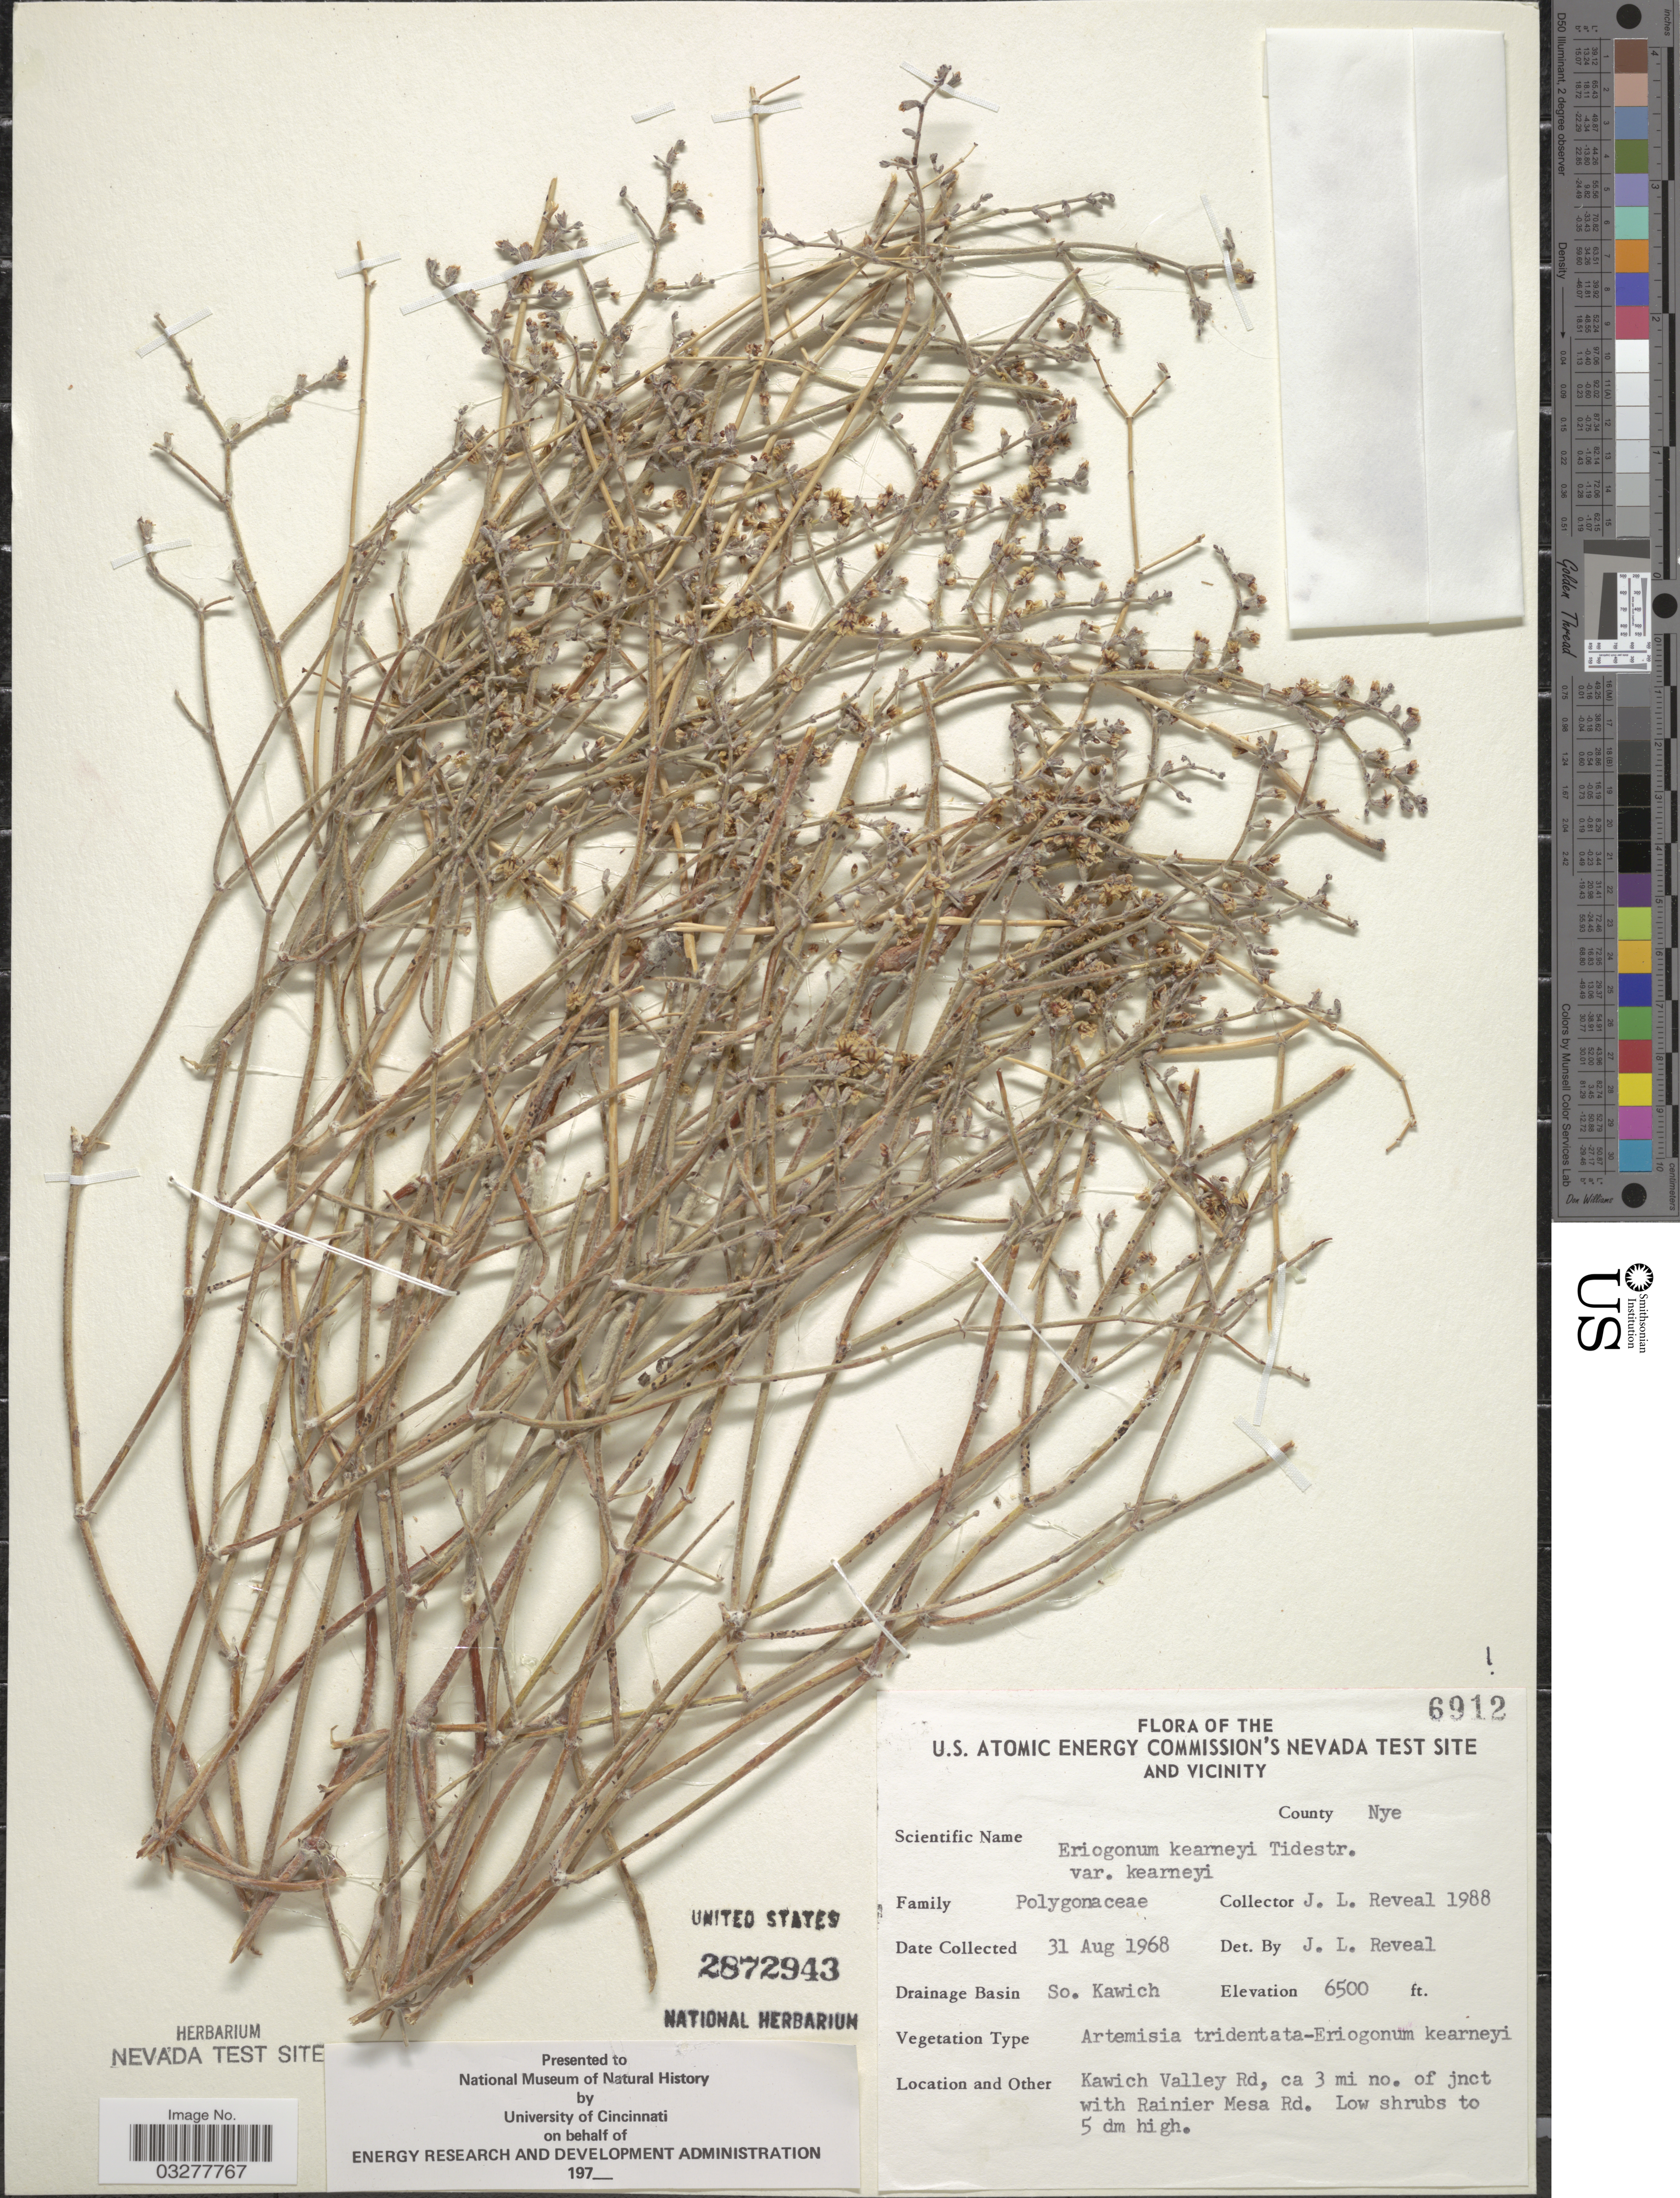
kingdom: Plantae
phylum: Tracheophyta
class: Magnoliopsida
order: Caryophyllales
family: Polygonaceae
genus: Eriogonum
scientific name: Eriogonum kearneyi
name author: Tidestr.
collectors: J. L. Reveal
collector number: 1988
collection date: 1968-08-31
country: United States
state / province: Nevada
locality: U. S. Atomic Energy Commission's Nevada Test Site and Vicinity. County Nye. Drainage Basin So. Kawich. Kawich Valley Rd, ca 3 mi no. of jnct with Rainier Mesa Rd.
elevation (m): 1981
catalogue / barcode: US 2872943